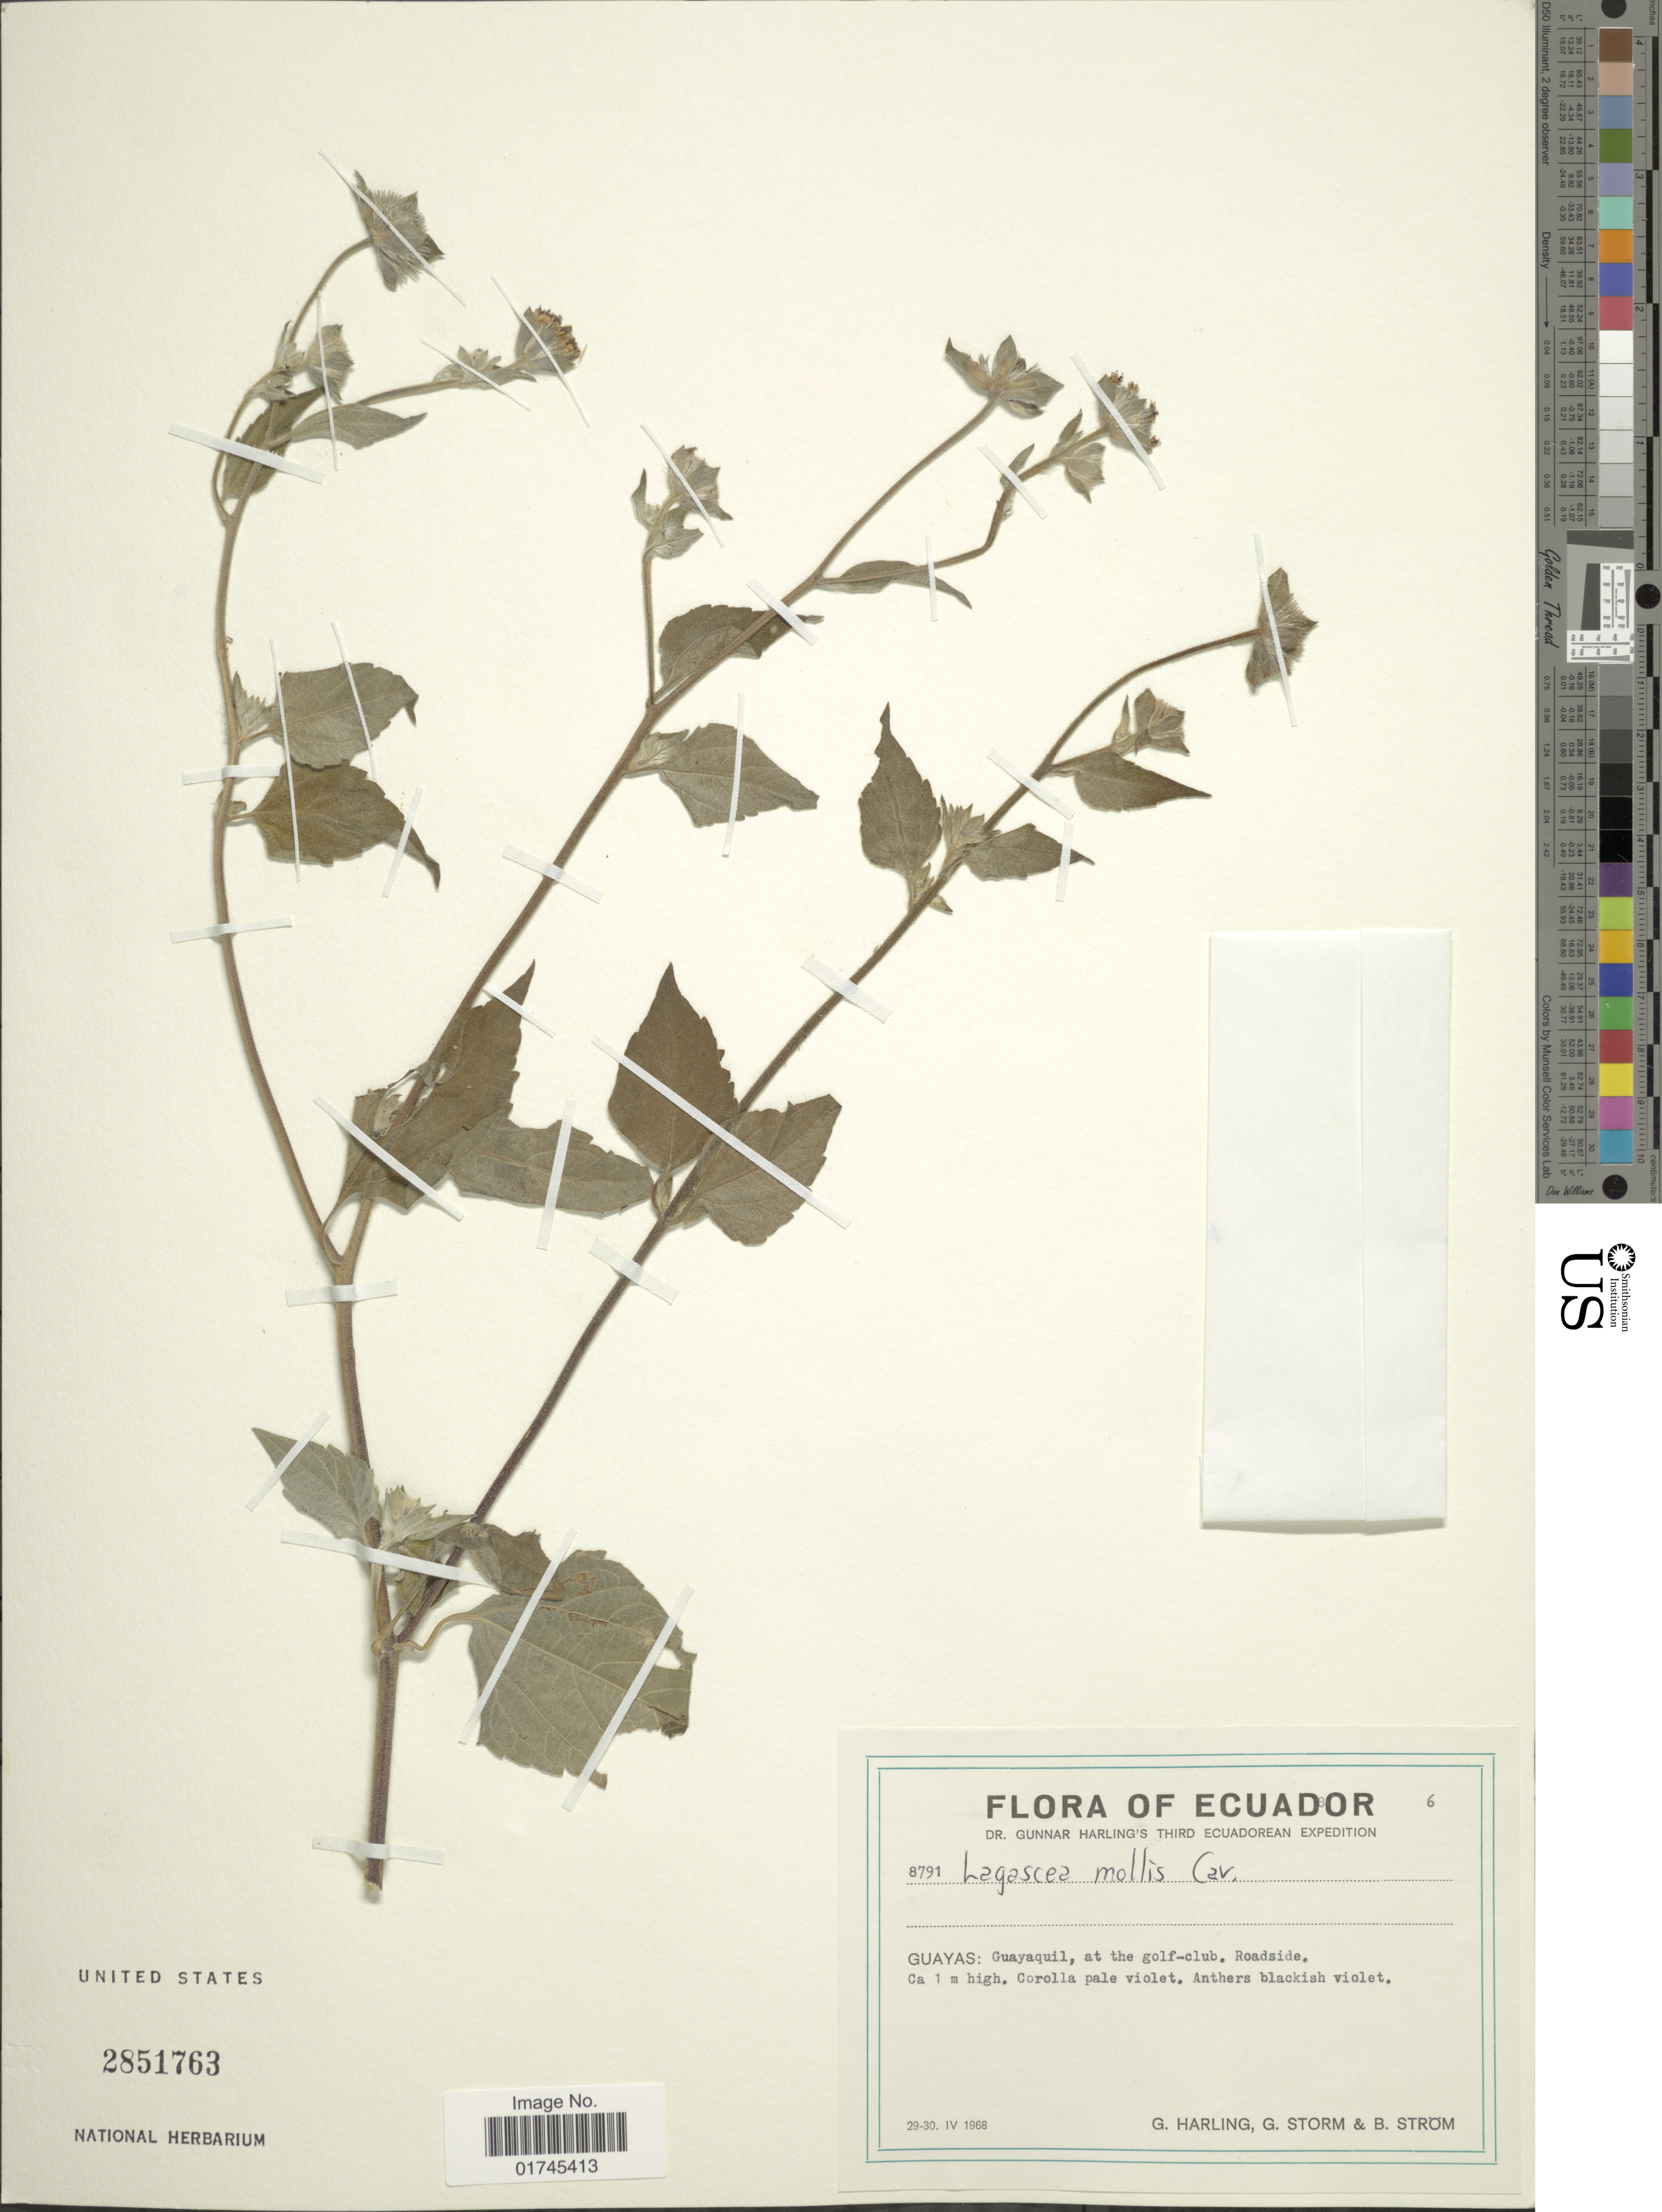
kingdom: Plantae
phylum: Tracheophyta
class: Magnoliopsida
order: Asterales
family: Asteraceae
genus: Lagascea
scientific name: Lagascea mollis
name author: Cav.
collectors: G. Harling, G. Storm & B. Strom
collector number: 8791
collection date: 1968-04-29/1968-04-30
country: Ecuador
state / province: Guayas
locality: Guayaquil. at the gulf-club, roadside.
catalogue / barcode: US 2851763